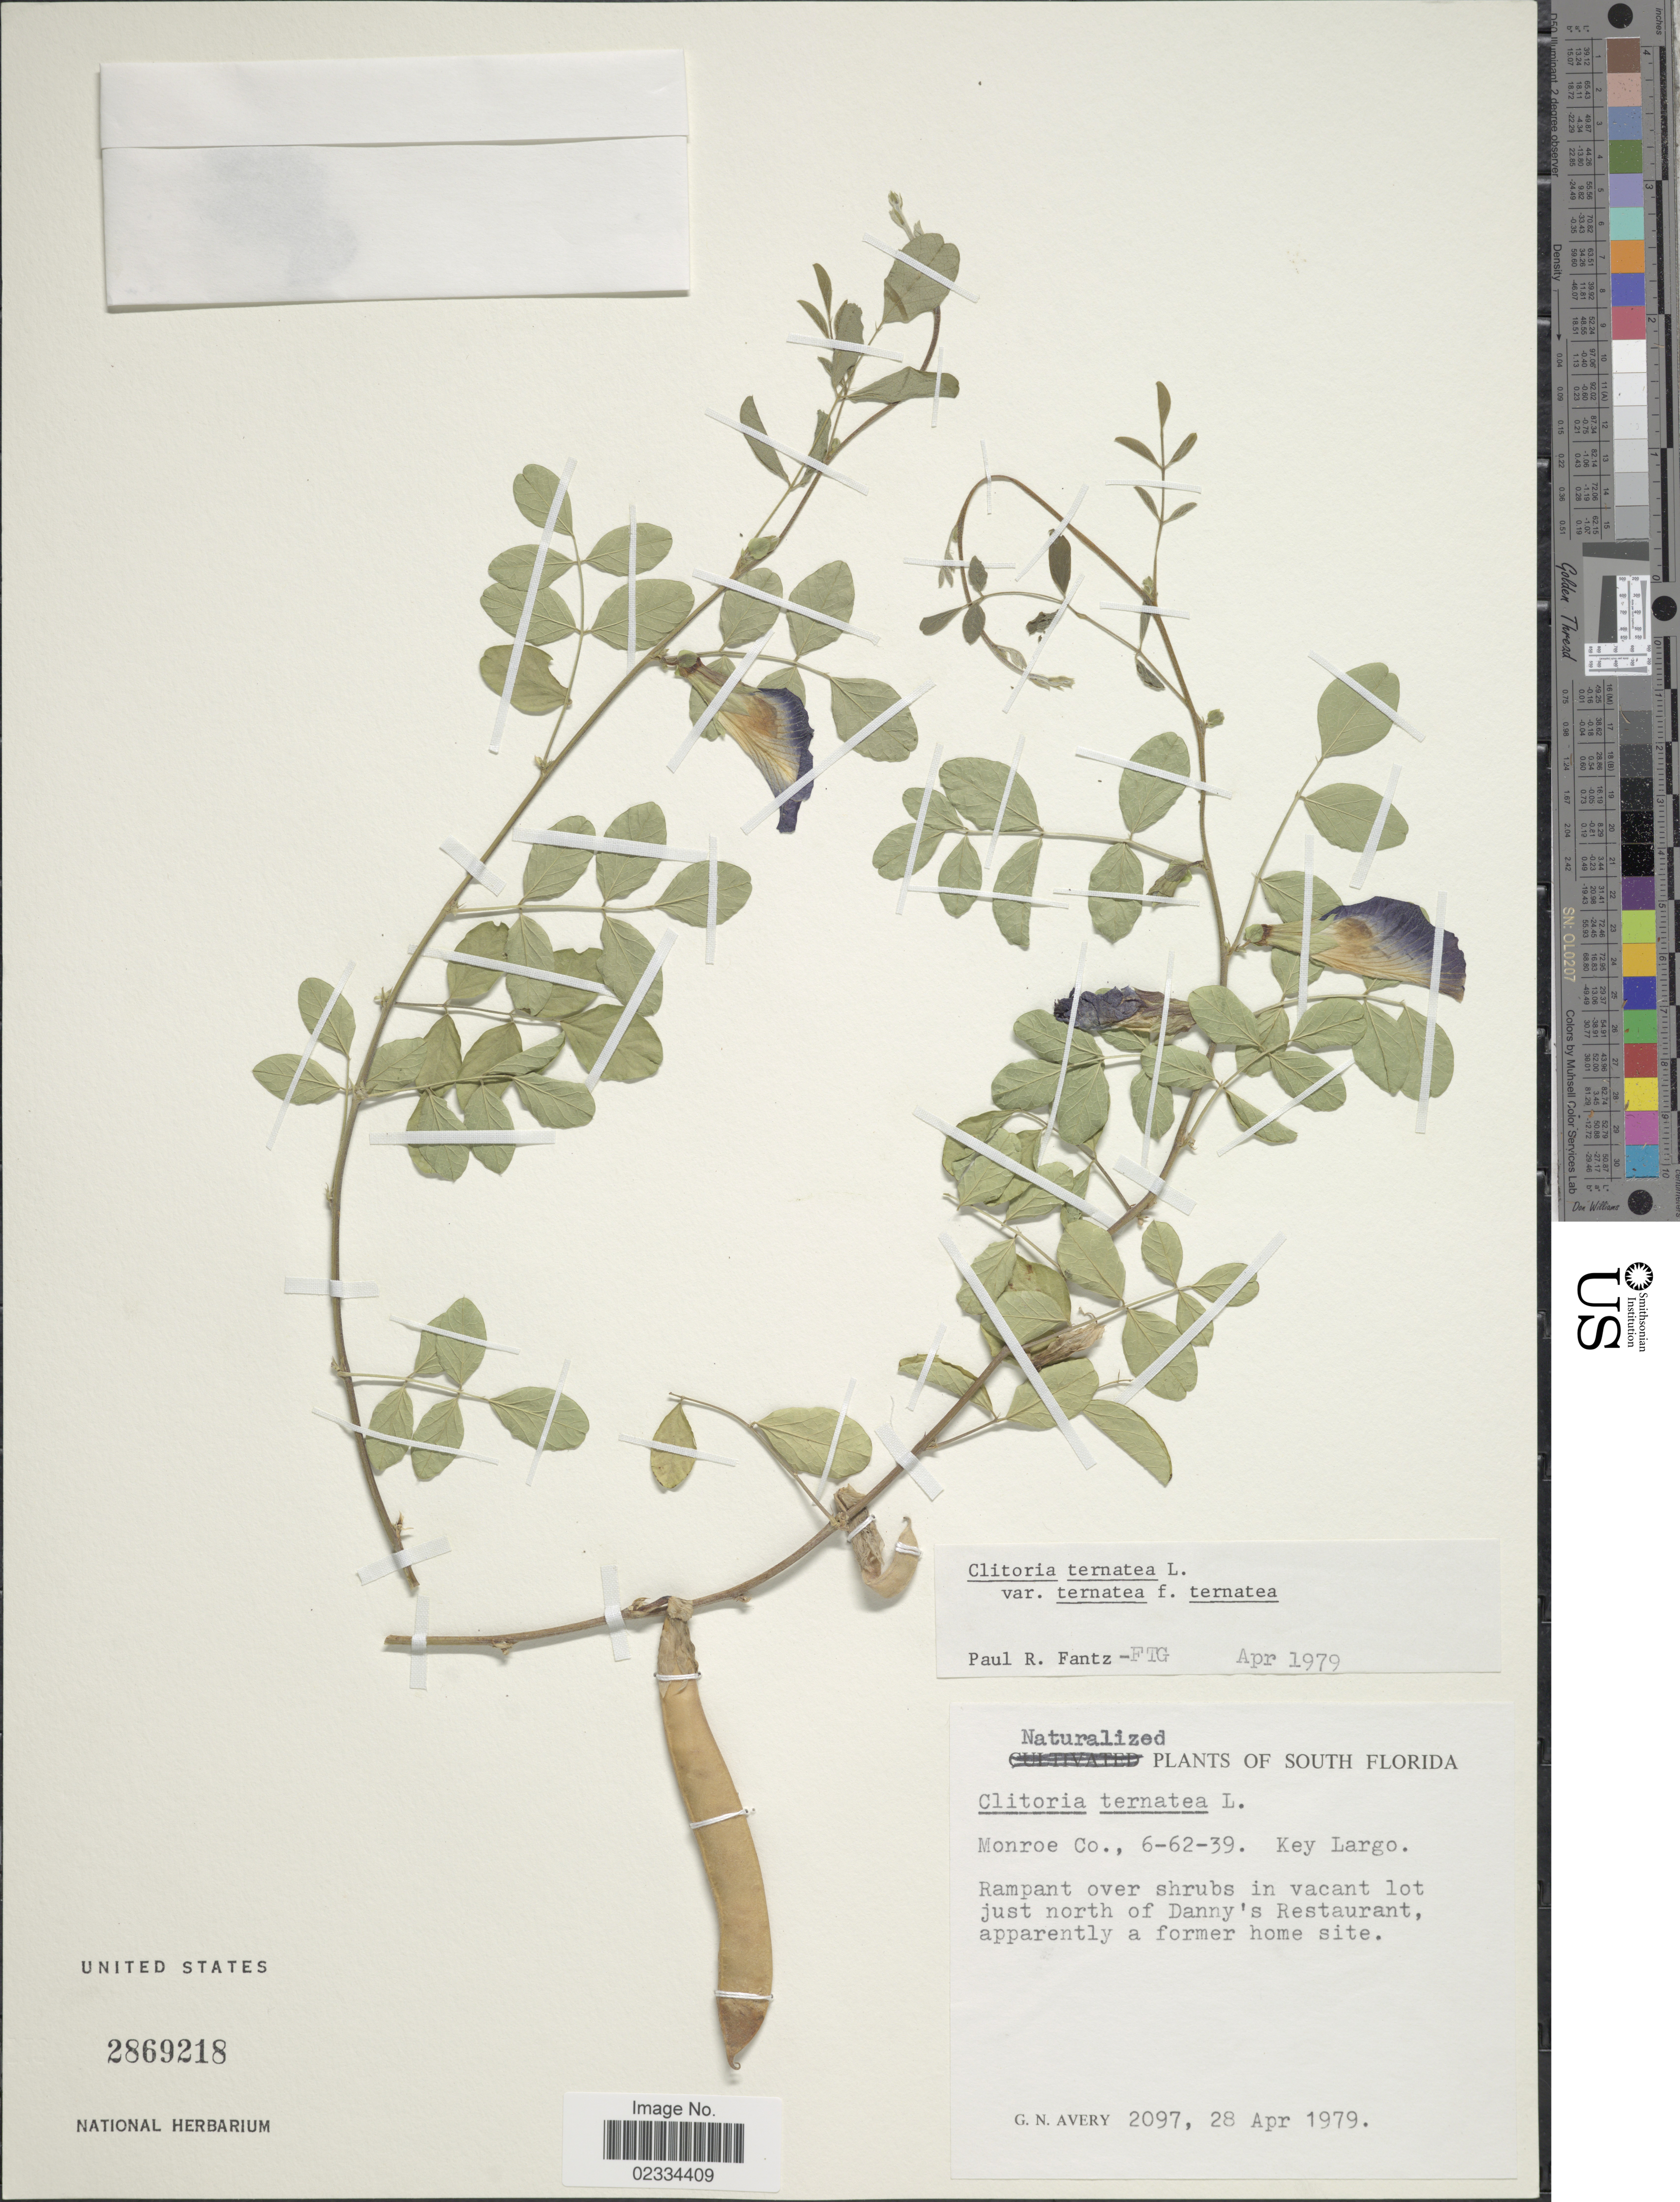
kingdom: Plantae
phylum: Tracheophyta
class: Magnoliopsida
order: Fabales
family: Fabaceae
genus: Clitoria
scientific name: Clitoria ternatea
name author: L.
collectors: G. N. Avery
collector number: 2097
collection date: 1979-04-28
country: United States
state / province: Florida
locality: South Florida. in vacant lot just north of Danny's Restaurant, apparently a former home site. Monroe Co.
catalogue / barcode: US 2869218